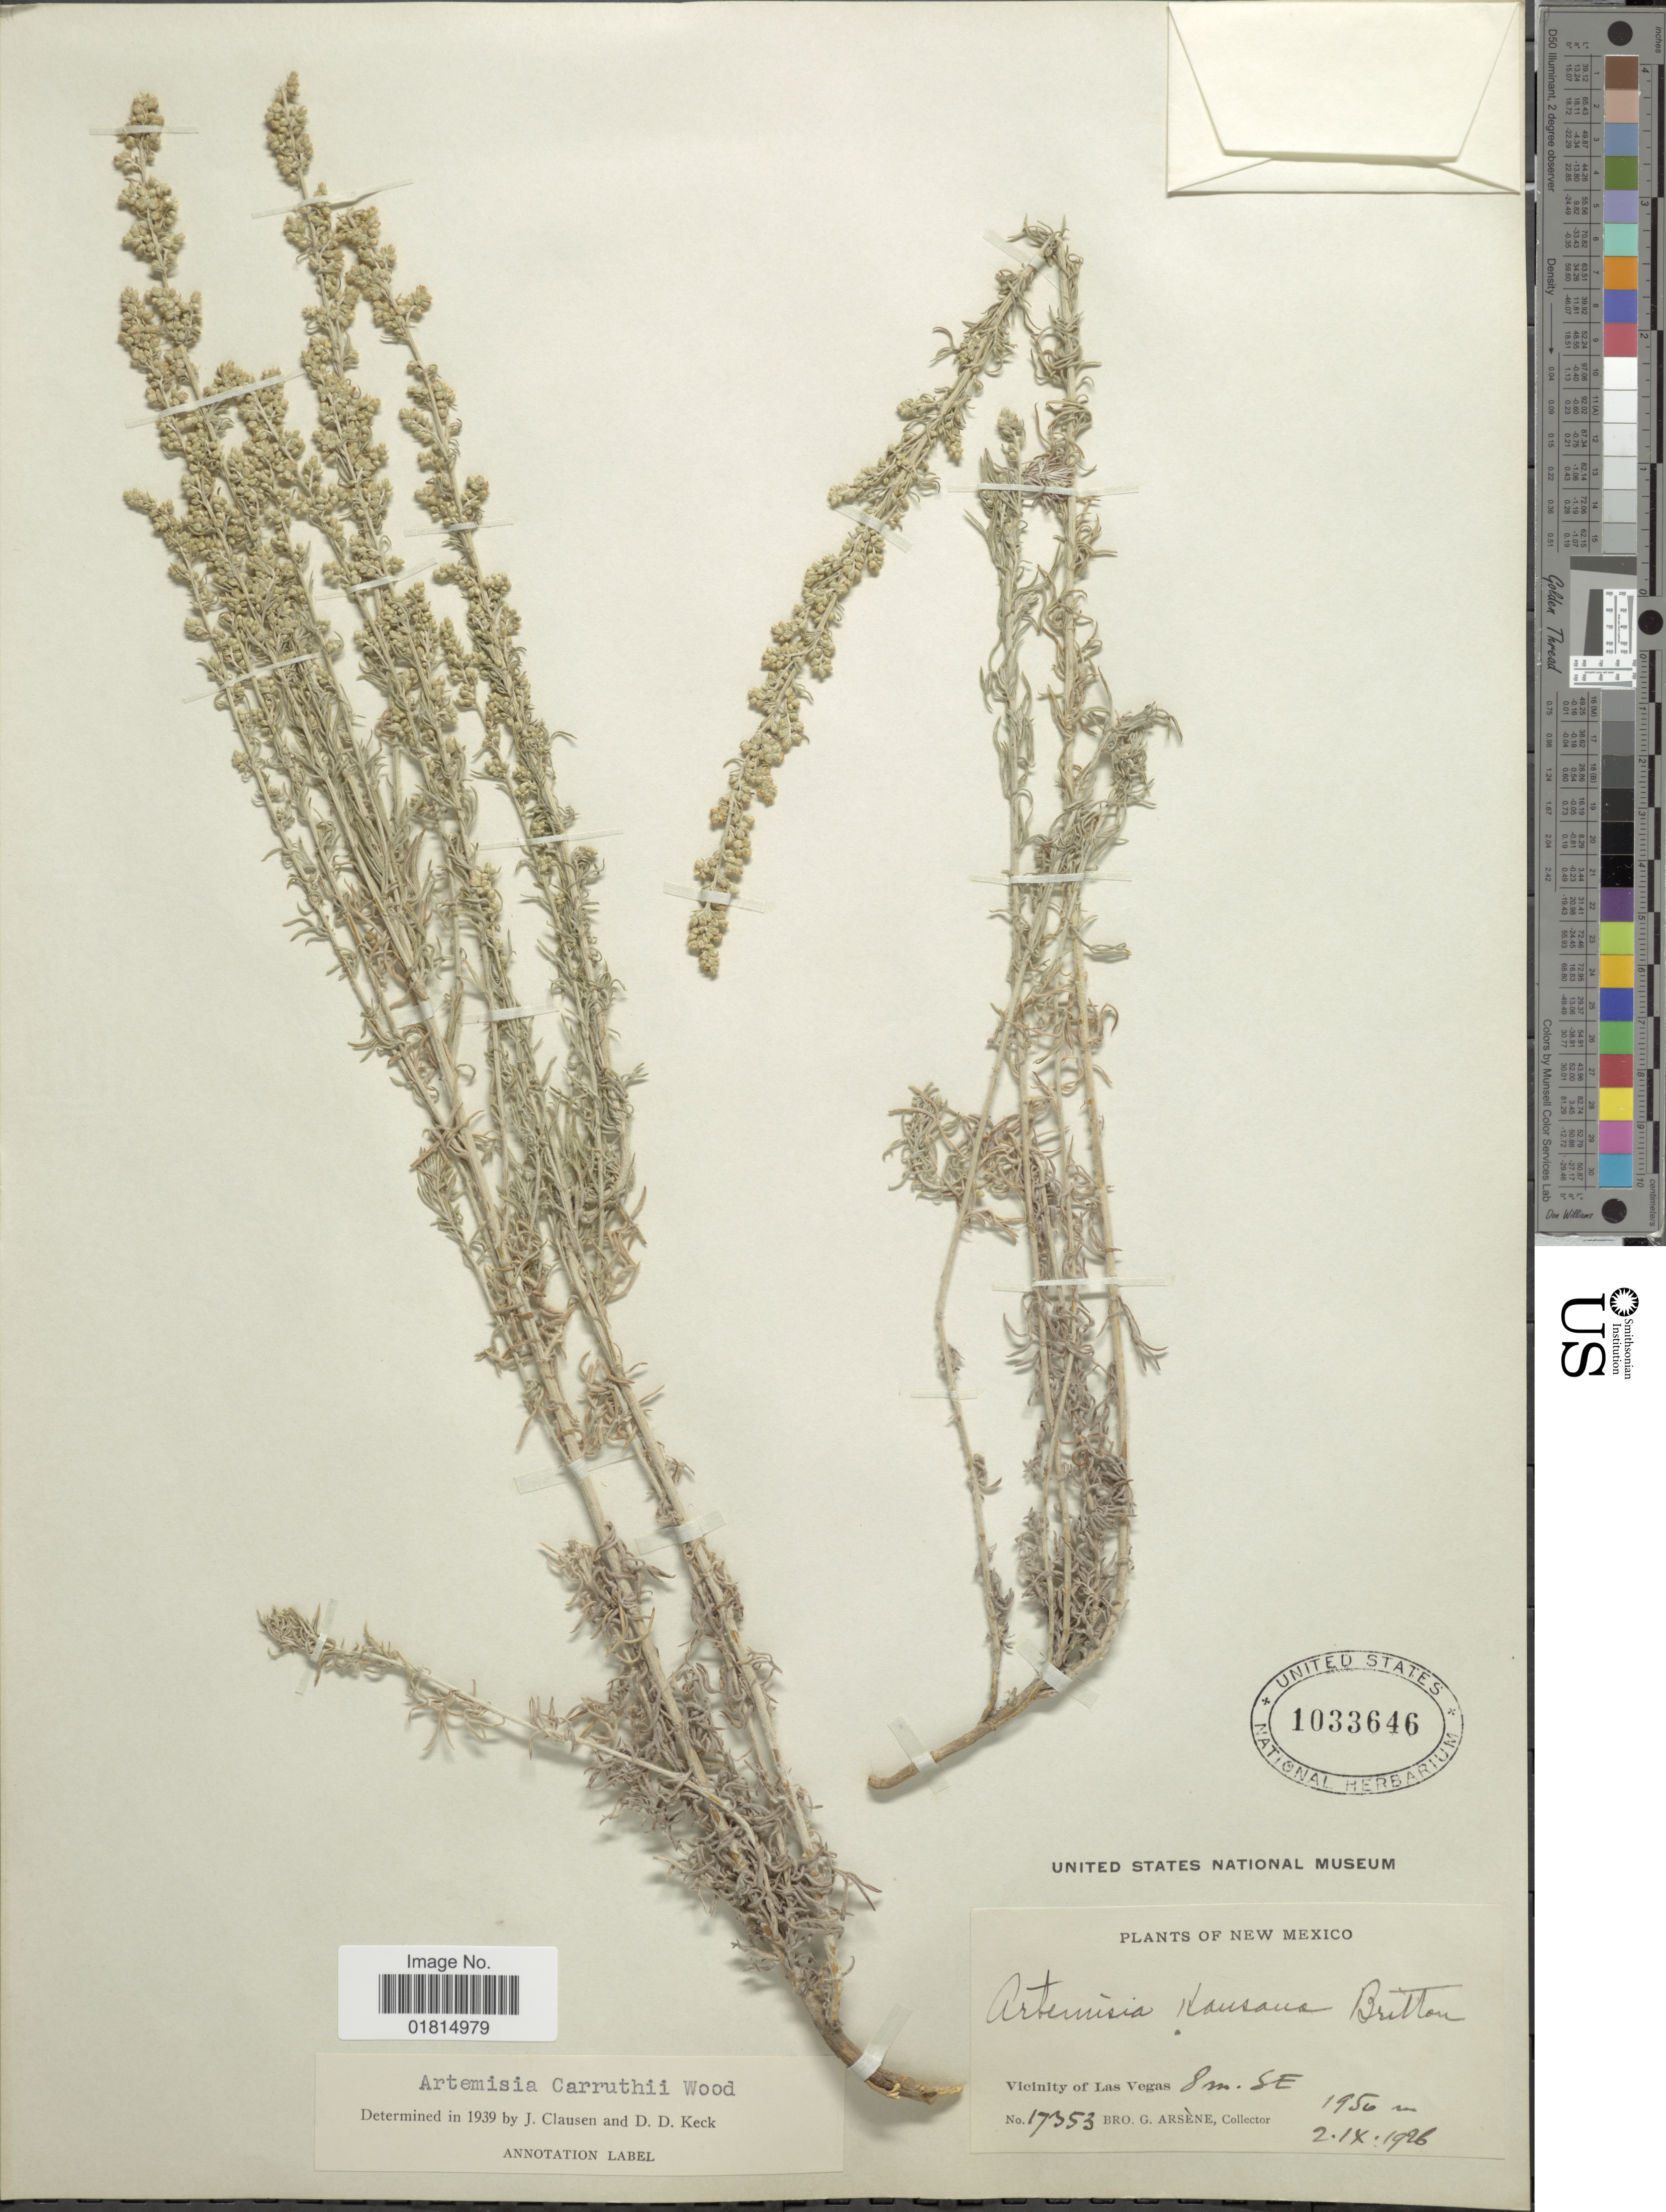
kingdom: Plantae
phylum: Tracheophyta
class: Magnoliopsida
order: Asterales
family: Asteraceae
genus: Artemisia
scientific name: Artemisia carruthii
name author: Alph. Wood ex Carruth.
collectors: Bro. G. Arsène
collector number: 17353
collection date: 1926-09-02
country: United States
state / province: New Mexico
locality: Vicinity of Las Vegas 8 m. SE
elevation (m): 1950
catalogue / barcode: US 1033646